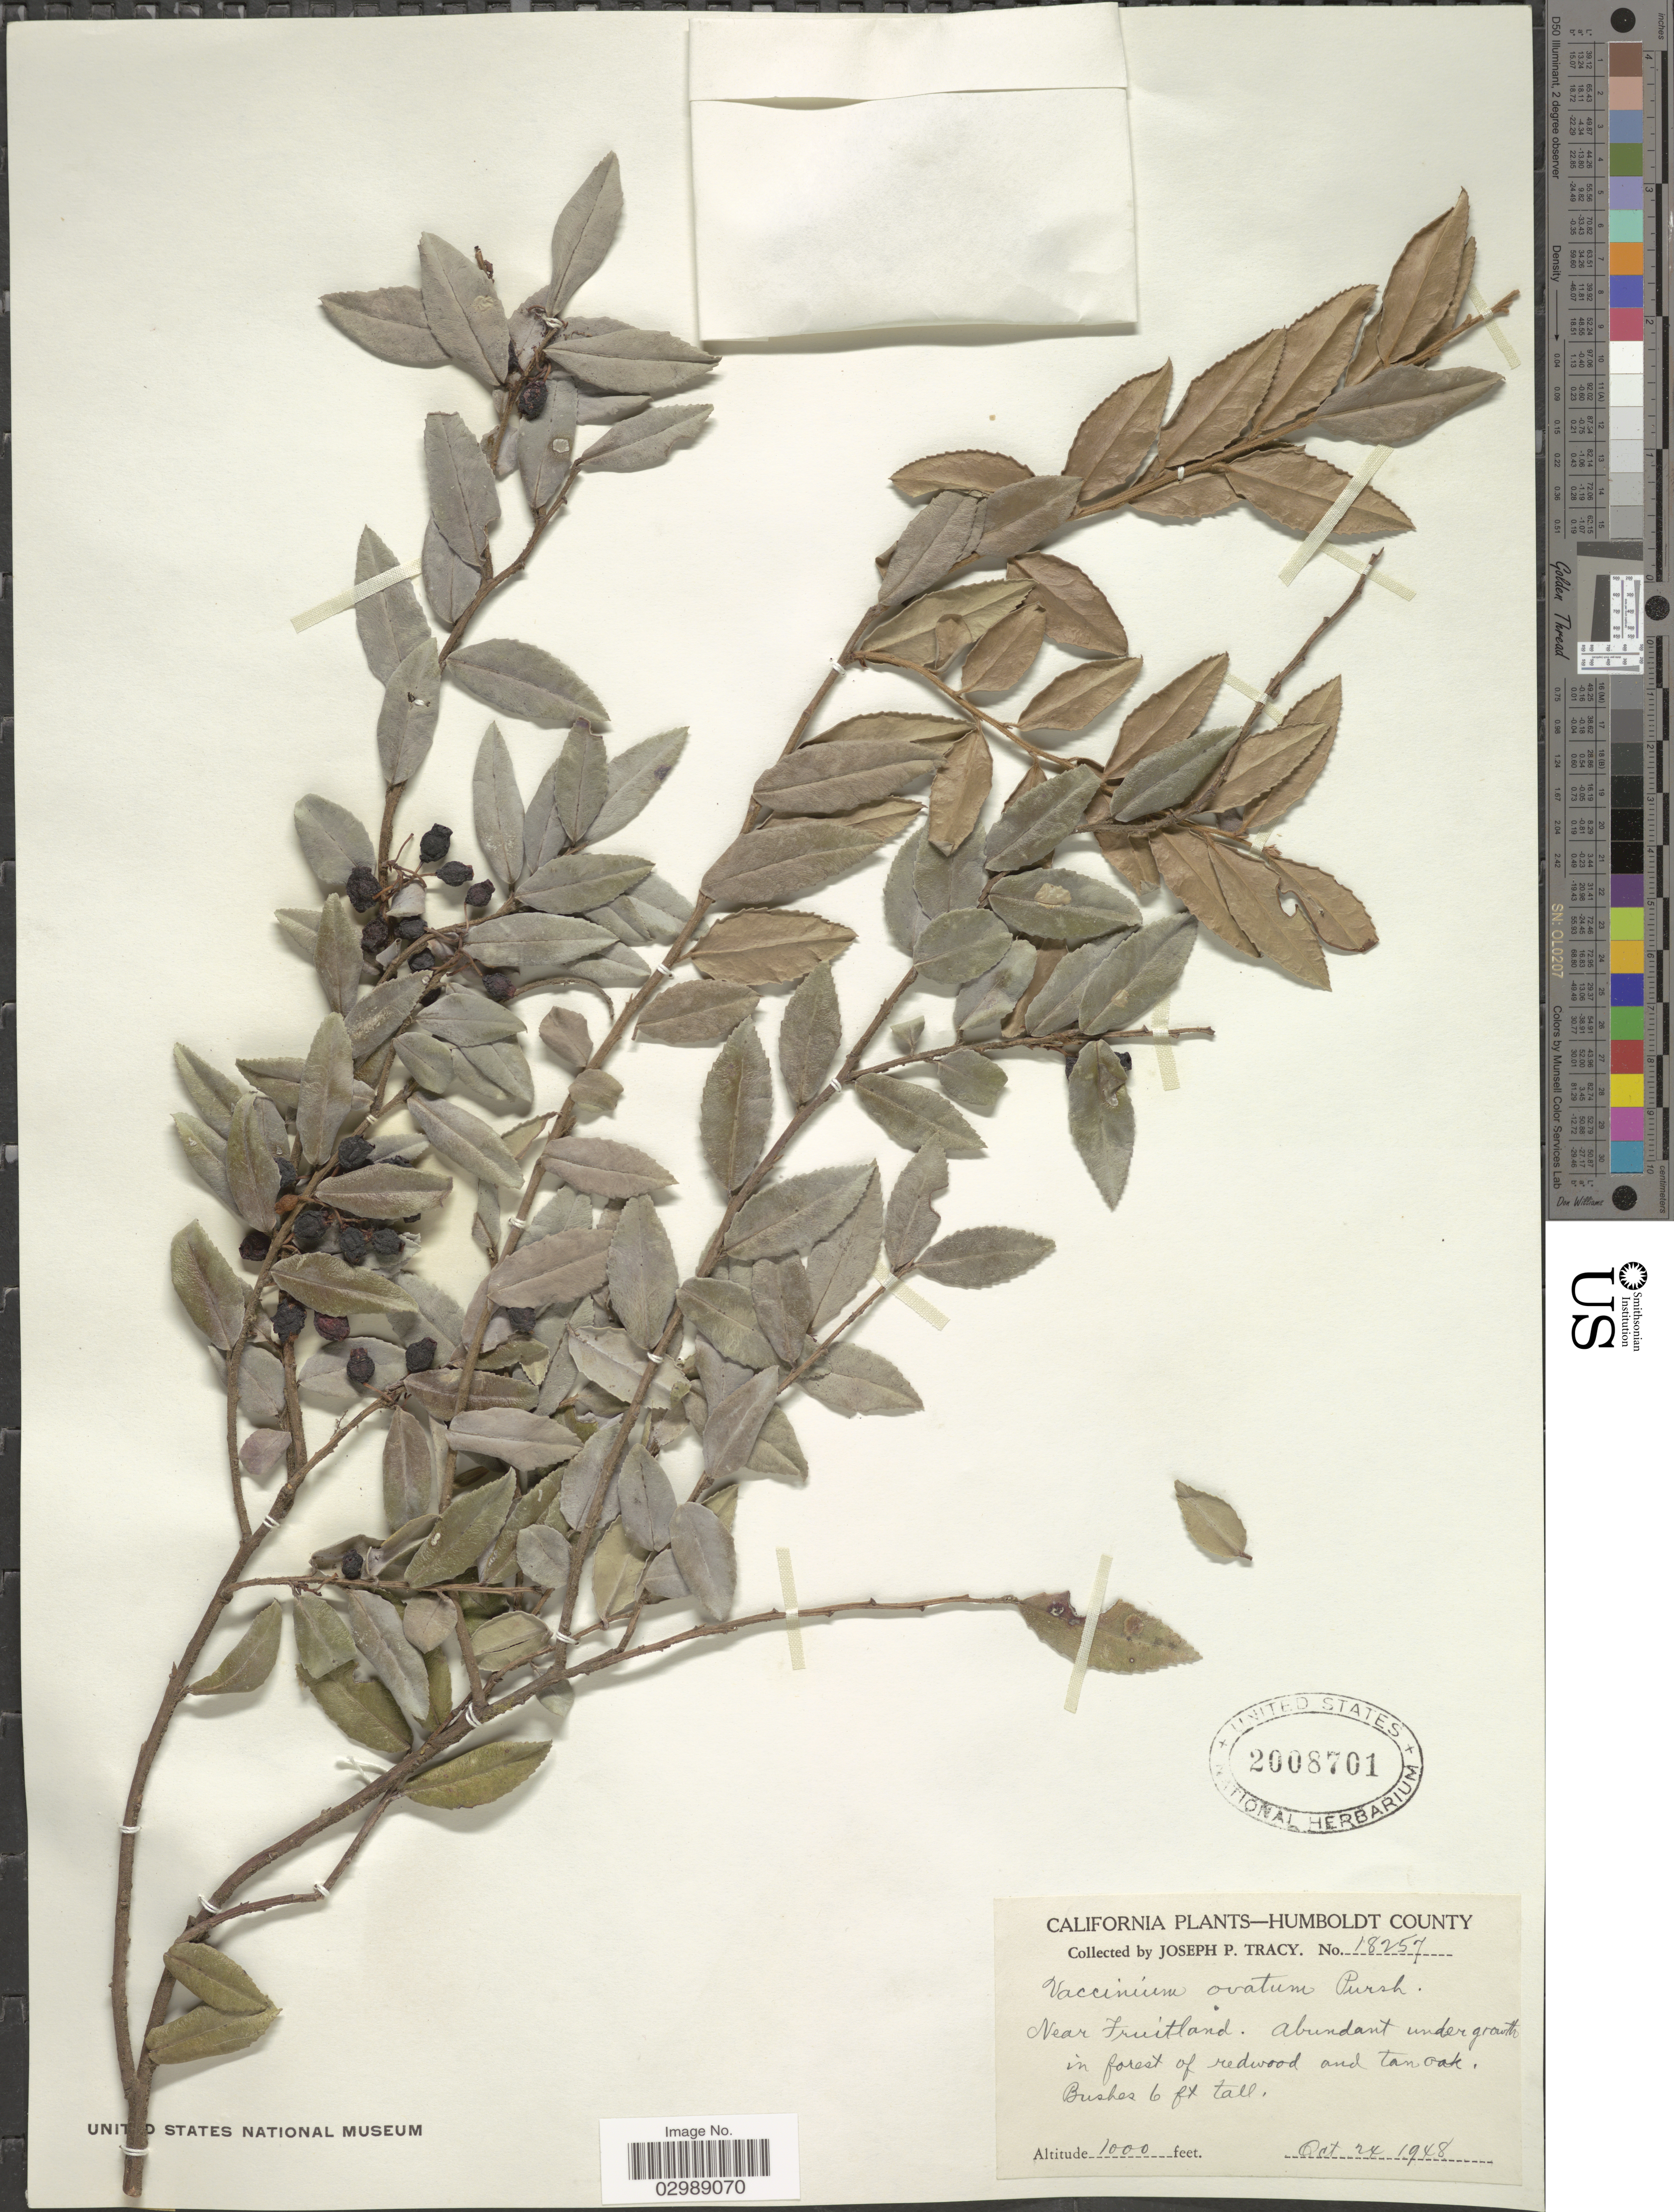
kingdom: Plantae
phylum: Tracheophyta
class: Magnoliopsida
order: Ericales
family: Ericaceae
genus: Vaccinium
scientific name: Vaccinium ovatum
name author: Pursh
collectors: J. Tracy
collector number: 18257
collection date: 1948-10-24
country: United States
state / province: California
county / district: Humboldt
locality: Humboldt County. Near Fruitland.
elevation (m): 305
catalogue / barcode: US 2008701